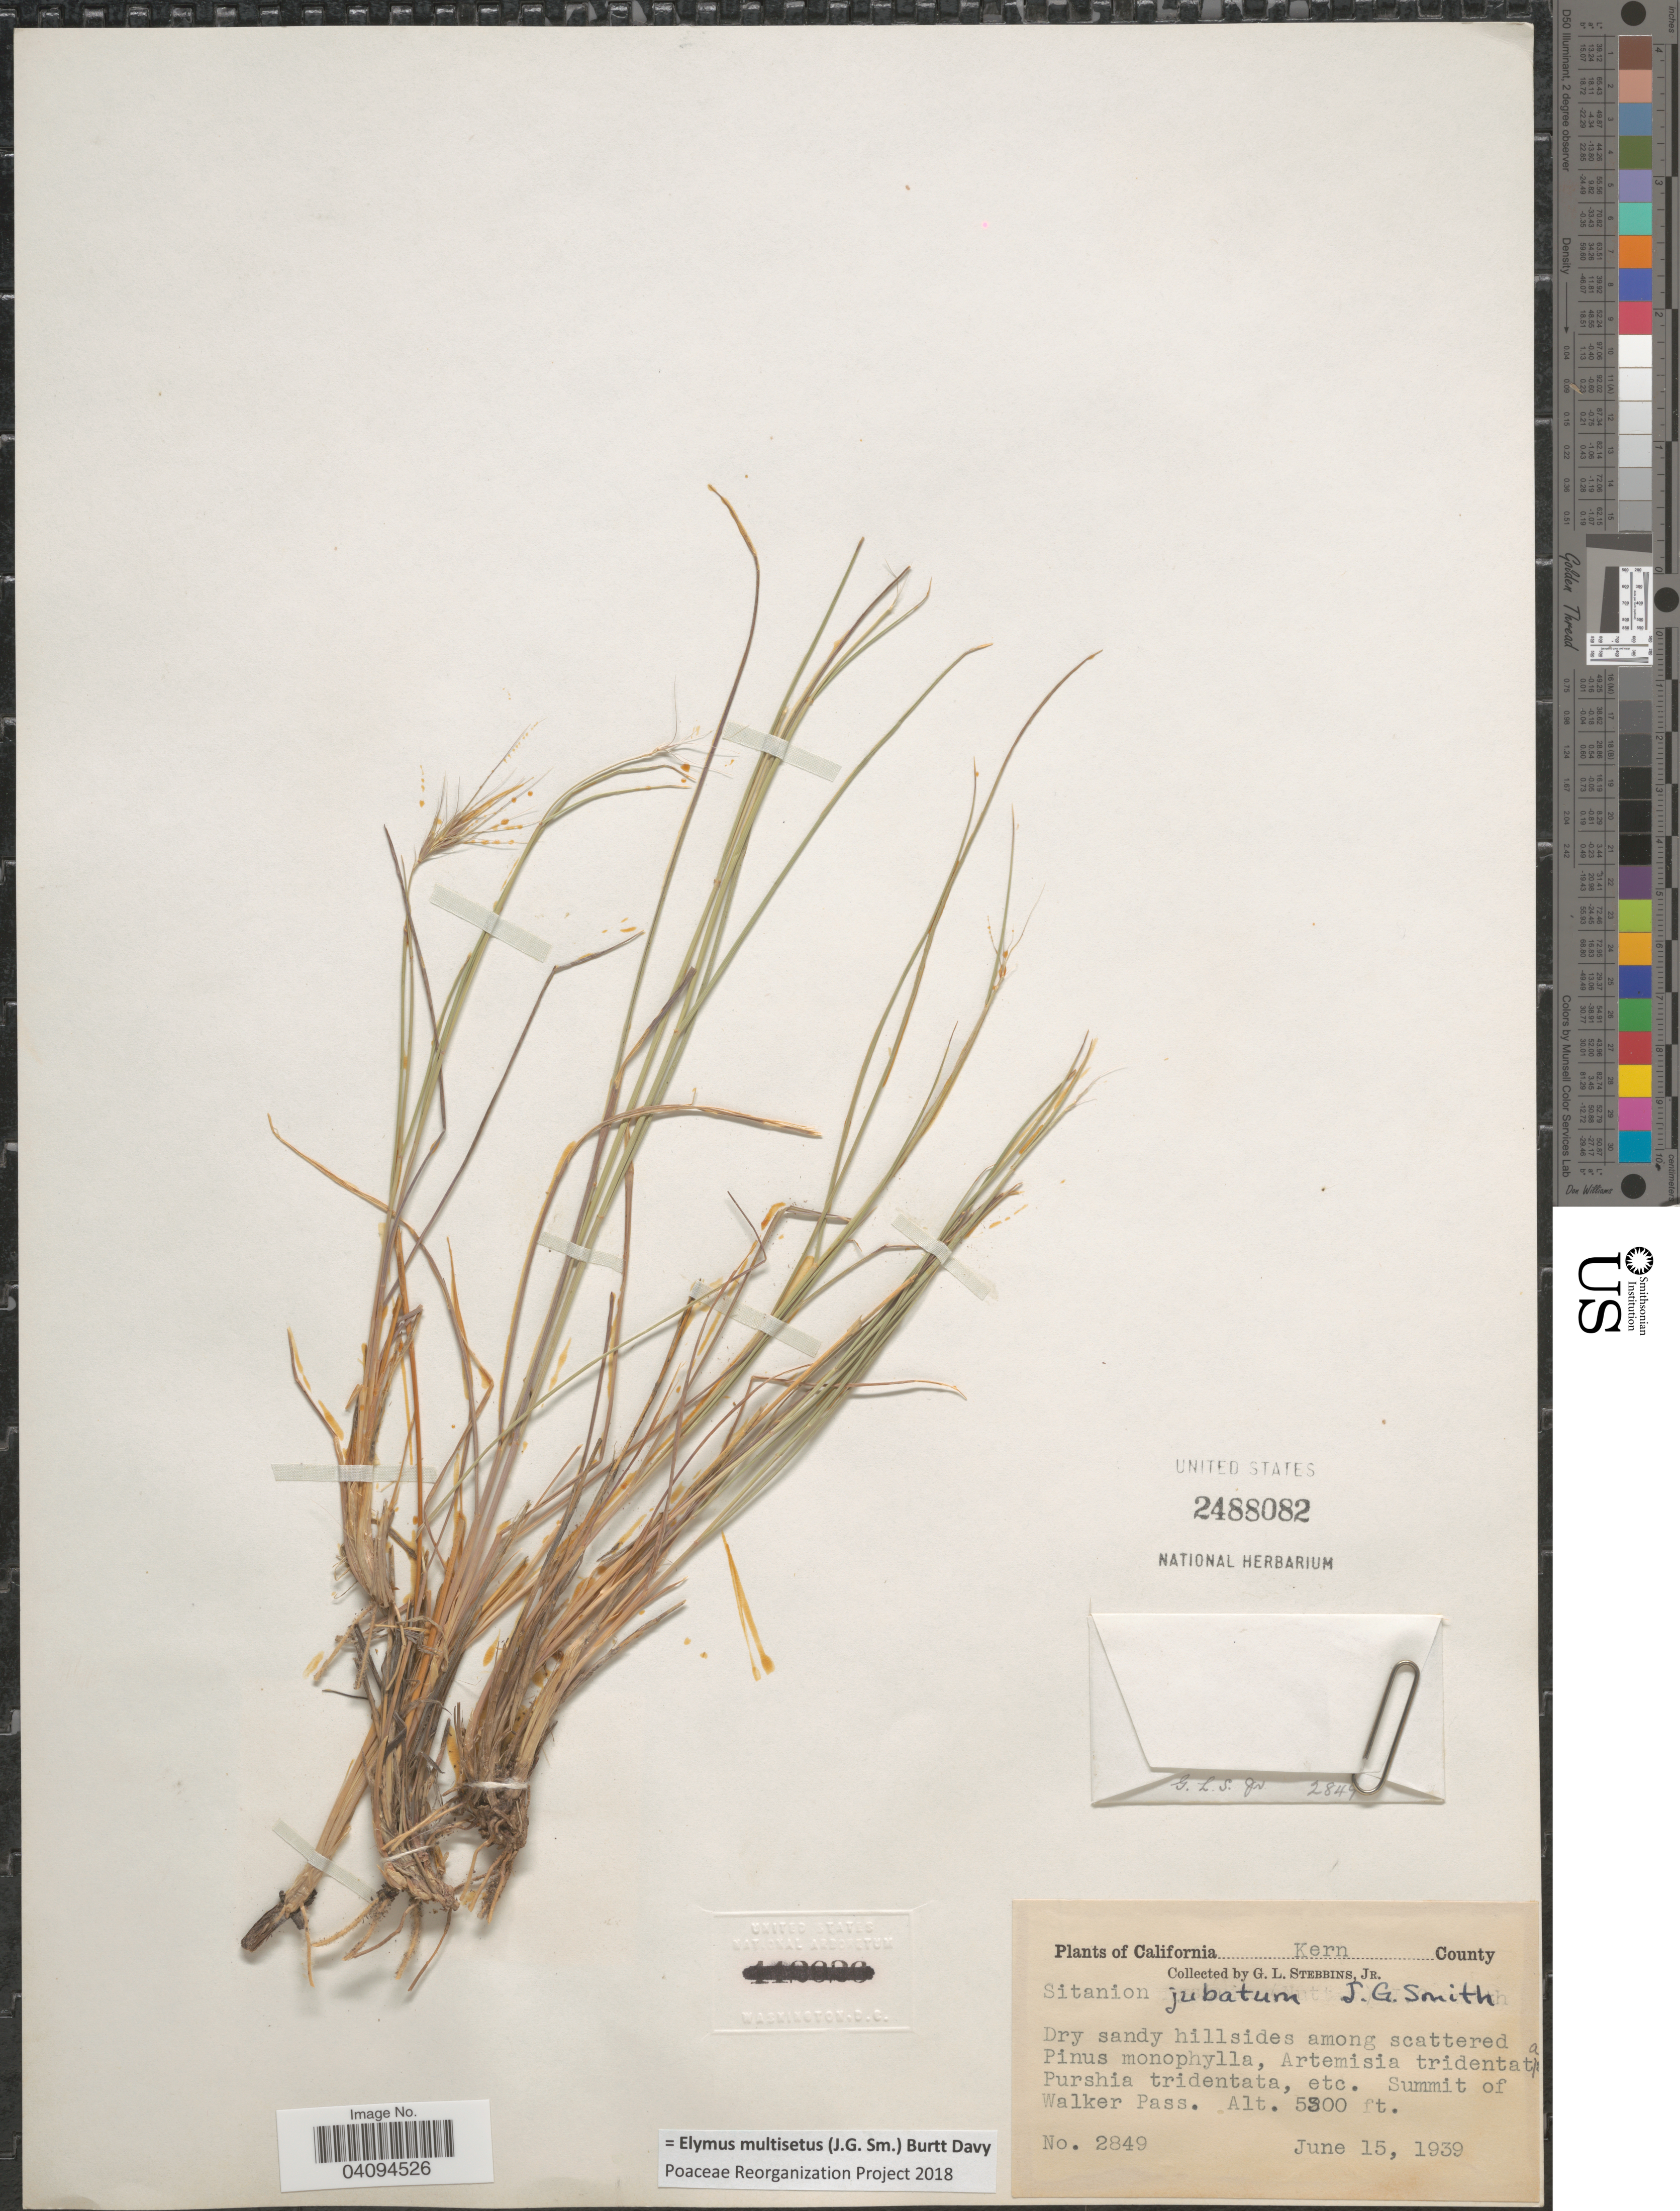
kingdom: Plantae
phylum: Tracheophyta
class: Liliopsida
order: Poales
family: Poaceae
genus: Elymus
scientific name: Elymus multisetus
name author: (J.G. Sm.) Burtt Davy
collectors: G. L. Stebbins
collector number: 2849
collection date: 1939-06-15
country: United States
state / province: California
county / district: Kern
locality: Kern County. Summit of Walker Pass.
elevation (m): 1615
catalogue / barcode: US 2488082